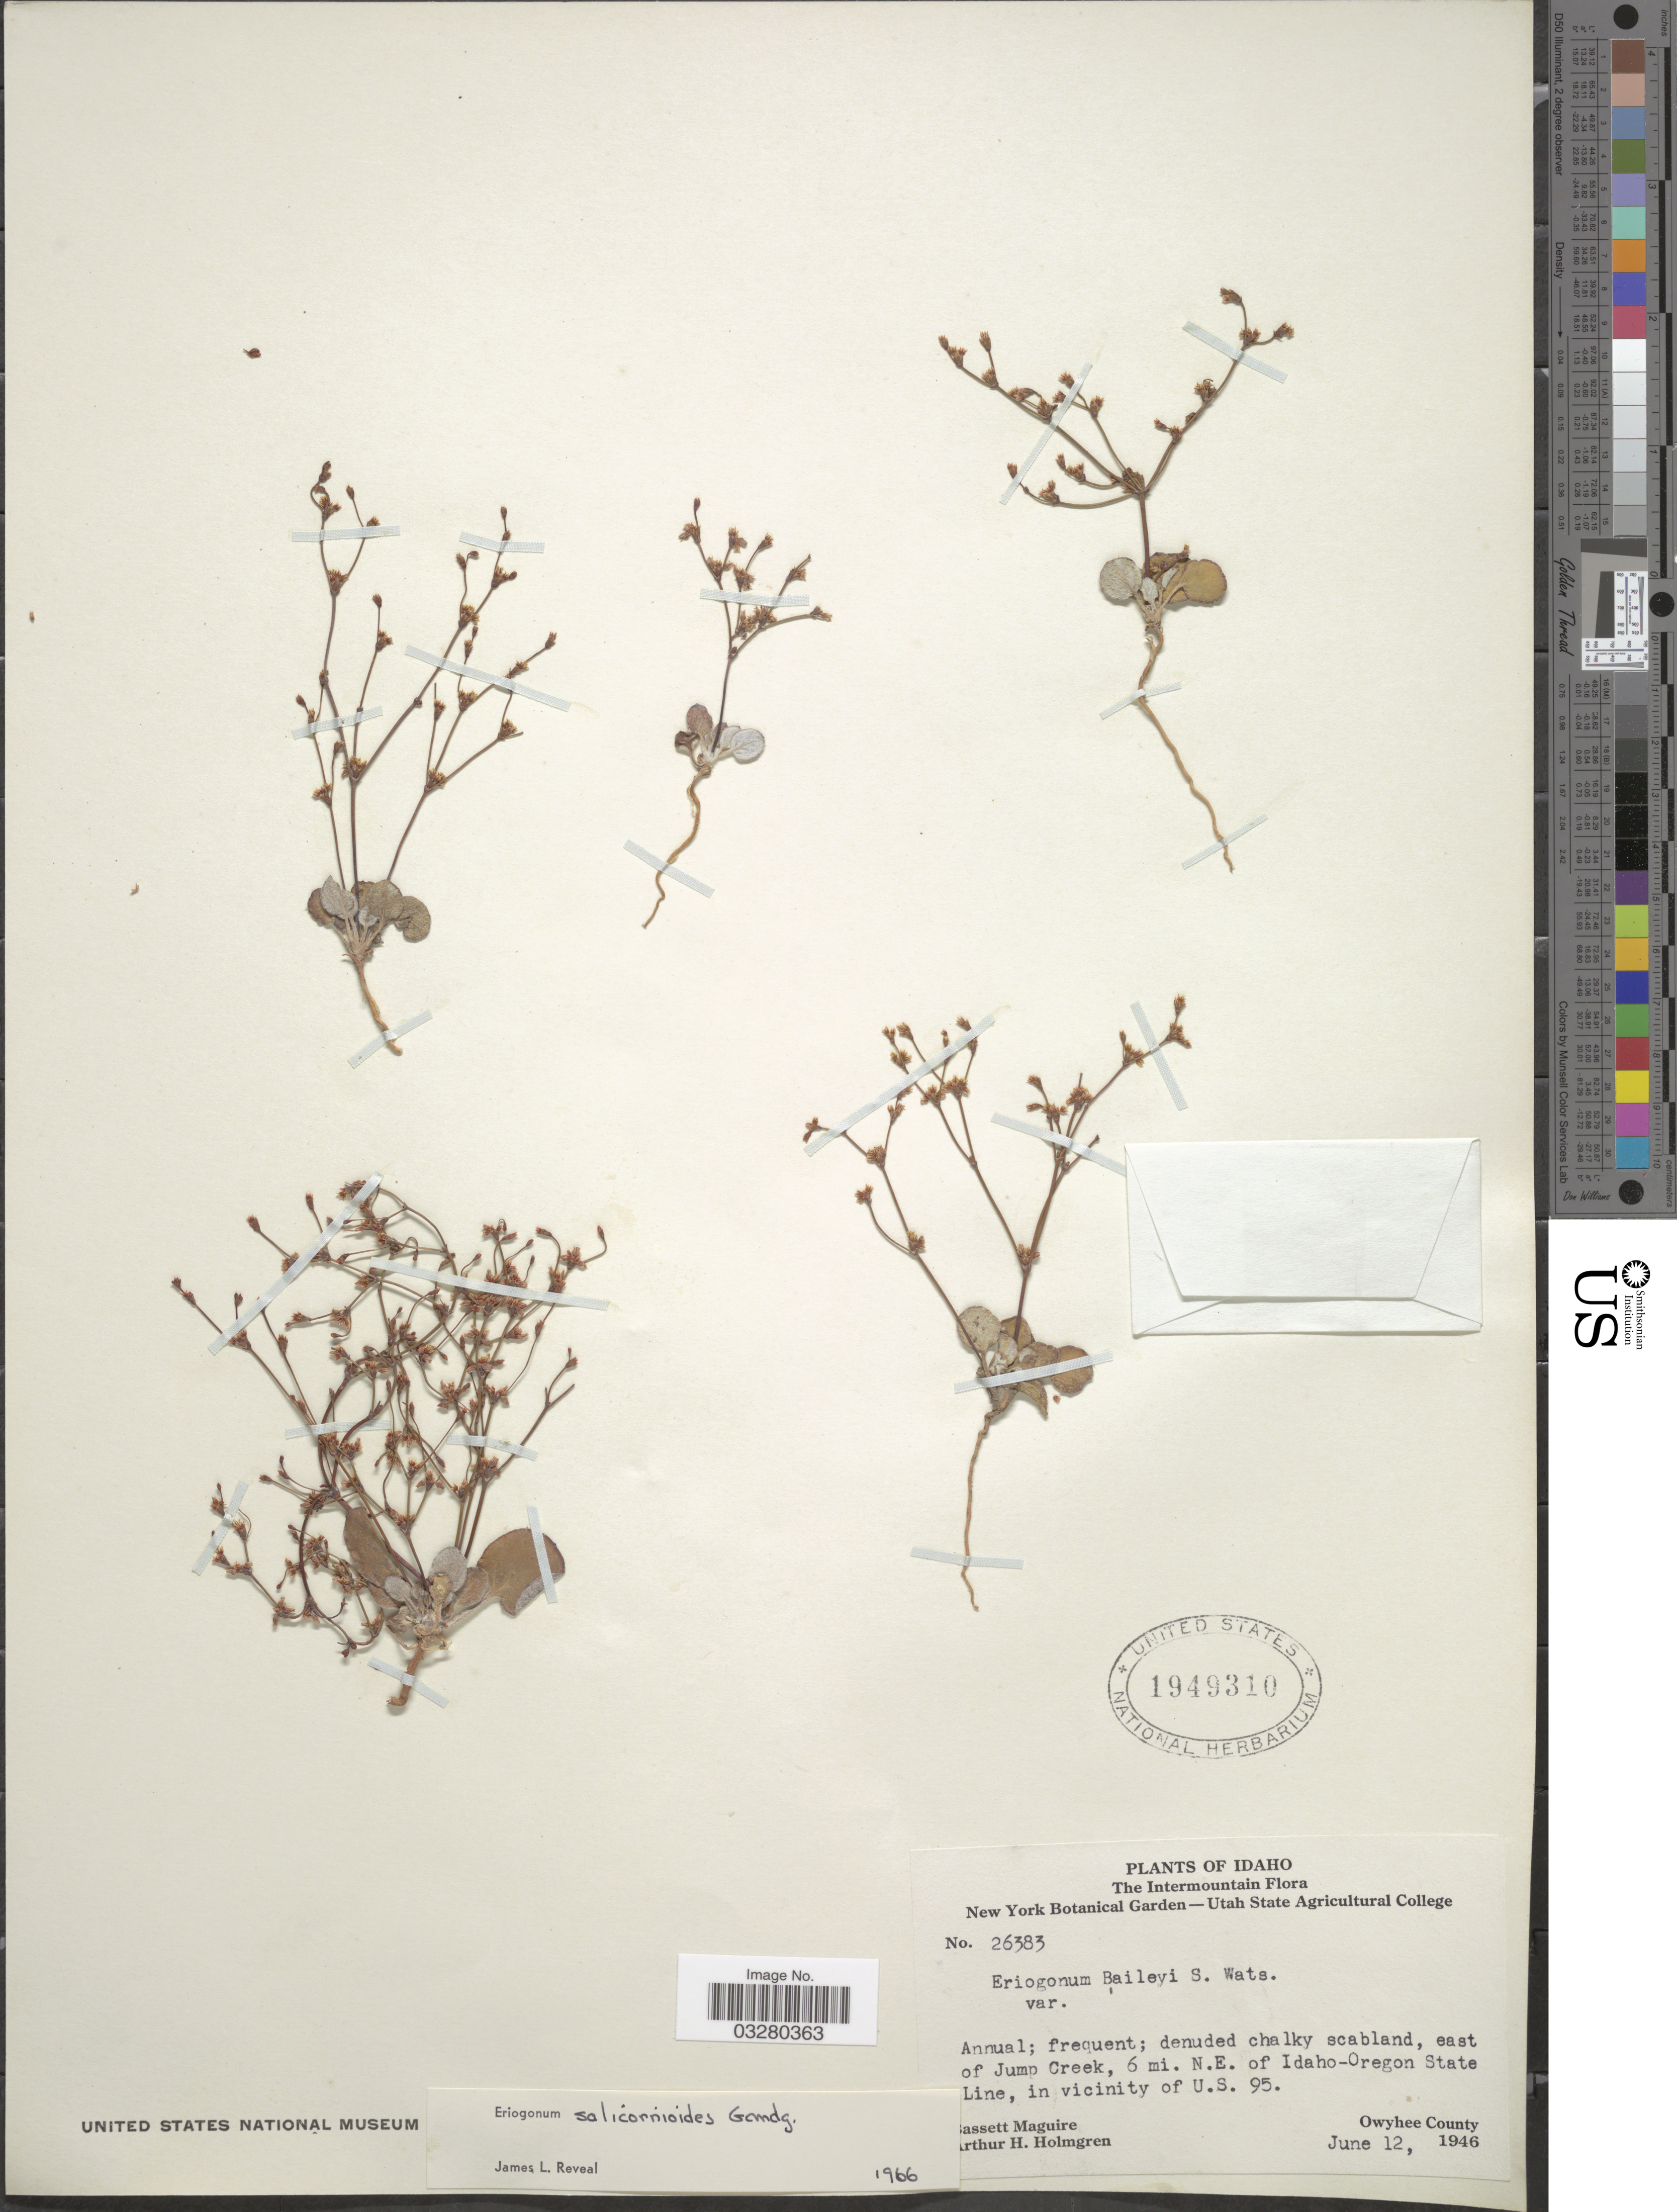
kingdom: Plantae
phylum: Tracheophyta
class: Magnoliopsida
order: Caryophyllales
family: Polygonaceae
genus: Eriogonum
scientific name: Eriogonum salicornioides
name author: Gand.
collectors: B. Maguire & A. H. Holmgren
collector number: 26383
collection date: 1946-06-12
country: United States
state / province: Idaho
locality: The Intermountain. East of Jump Creek, 6 mi. N.E. of Idaho-Oregon State Line, in vicinity of U.S. 95. Owyhee County.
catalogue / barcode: US 1949310